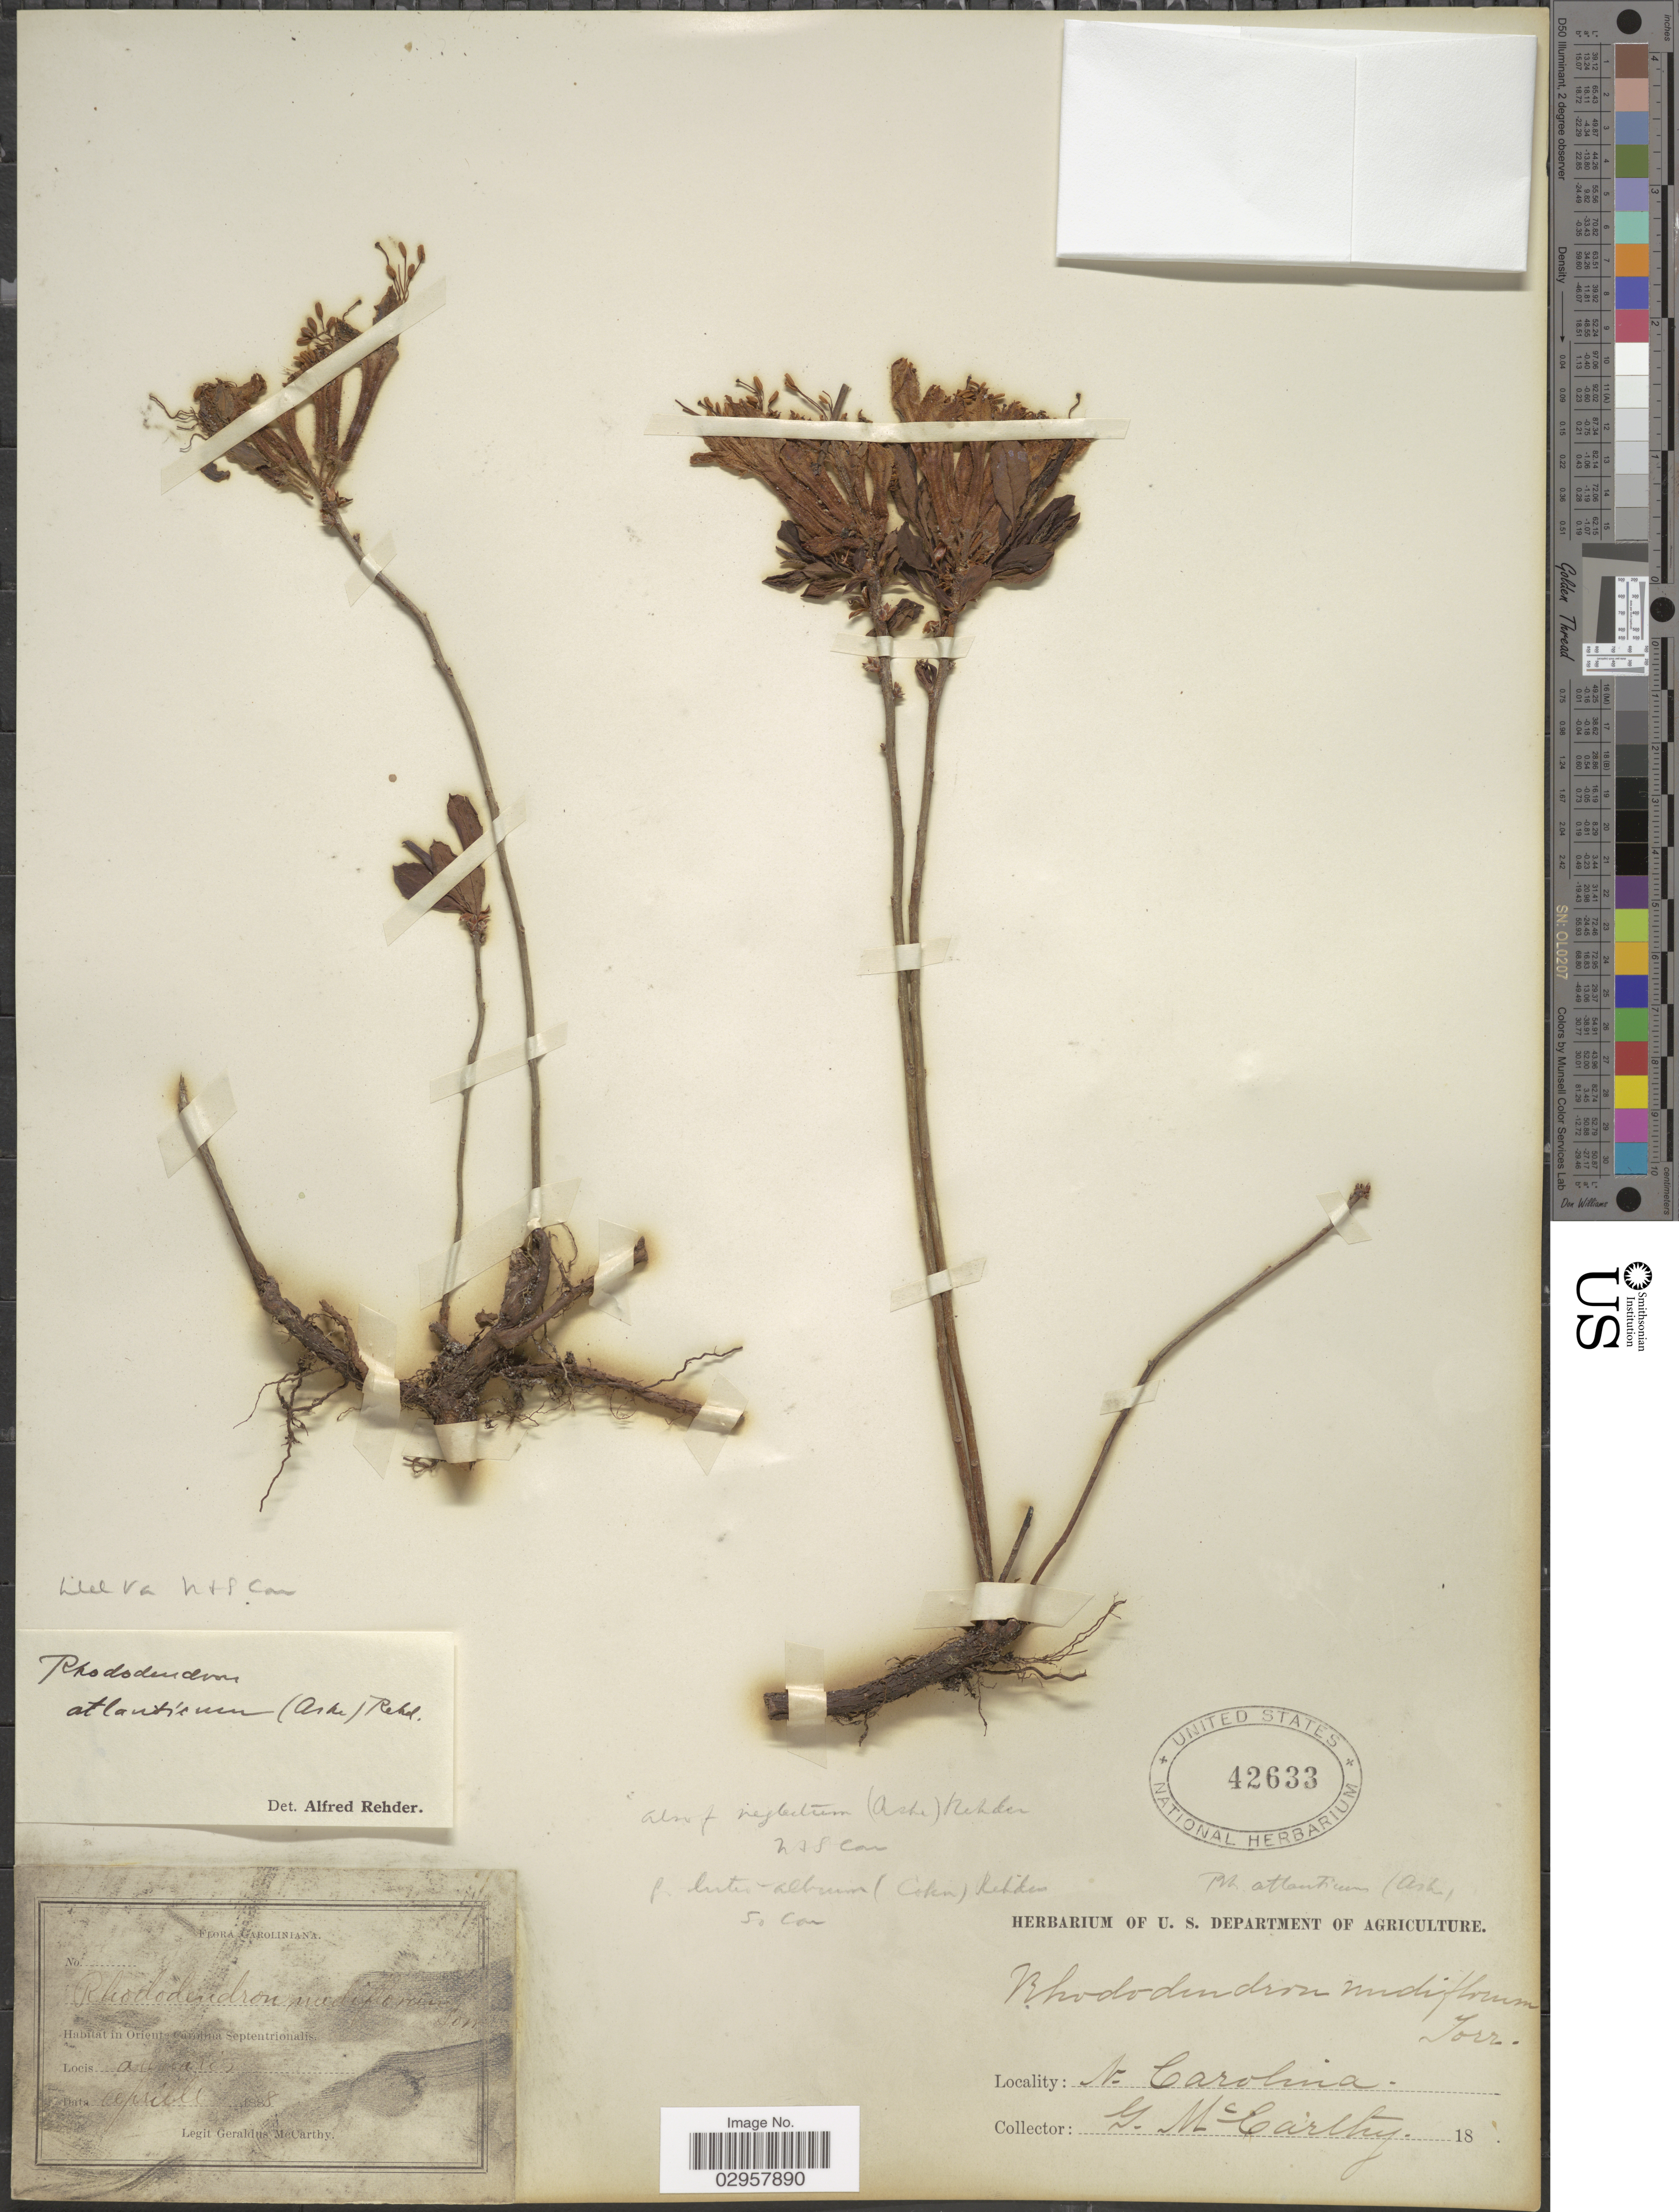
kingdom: Plantae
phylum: Tracheophyta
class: Magnoliopsida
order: Ericales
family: Ericaceae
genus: Rhododendron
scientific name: Rhododendron atlanticum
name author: (Ashe) Rehder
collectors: M. McCarthy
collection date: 1888-04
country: United States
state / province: North Carolina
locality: Caroliniana. In Oriente Carolina Septentrionalis. A [illegible text]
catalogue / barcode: US 42633